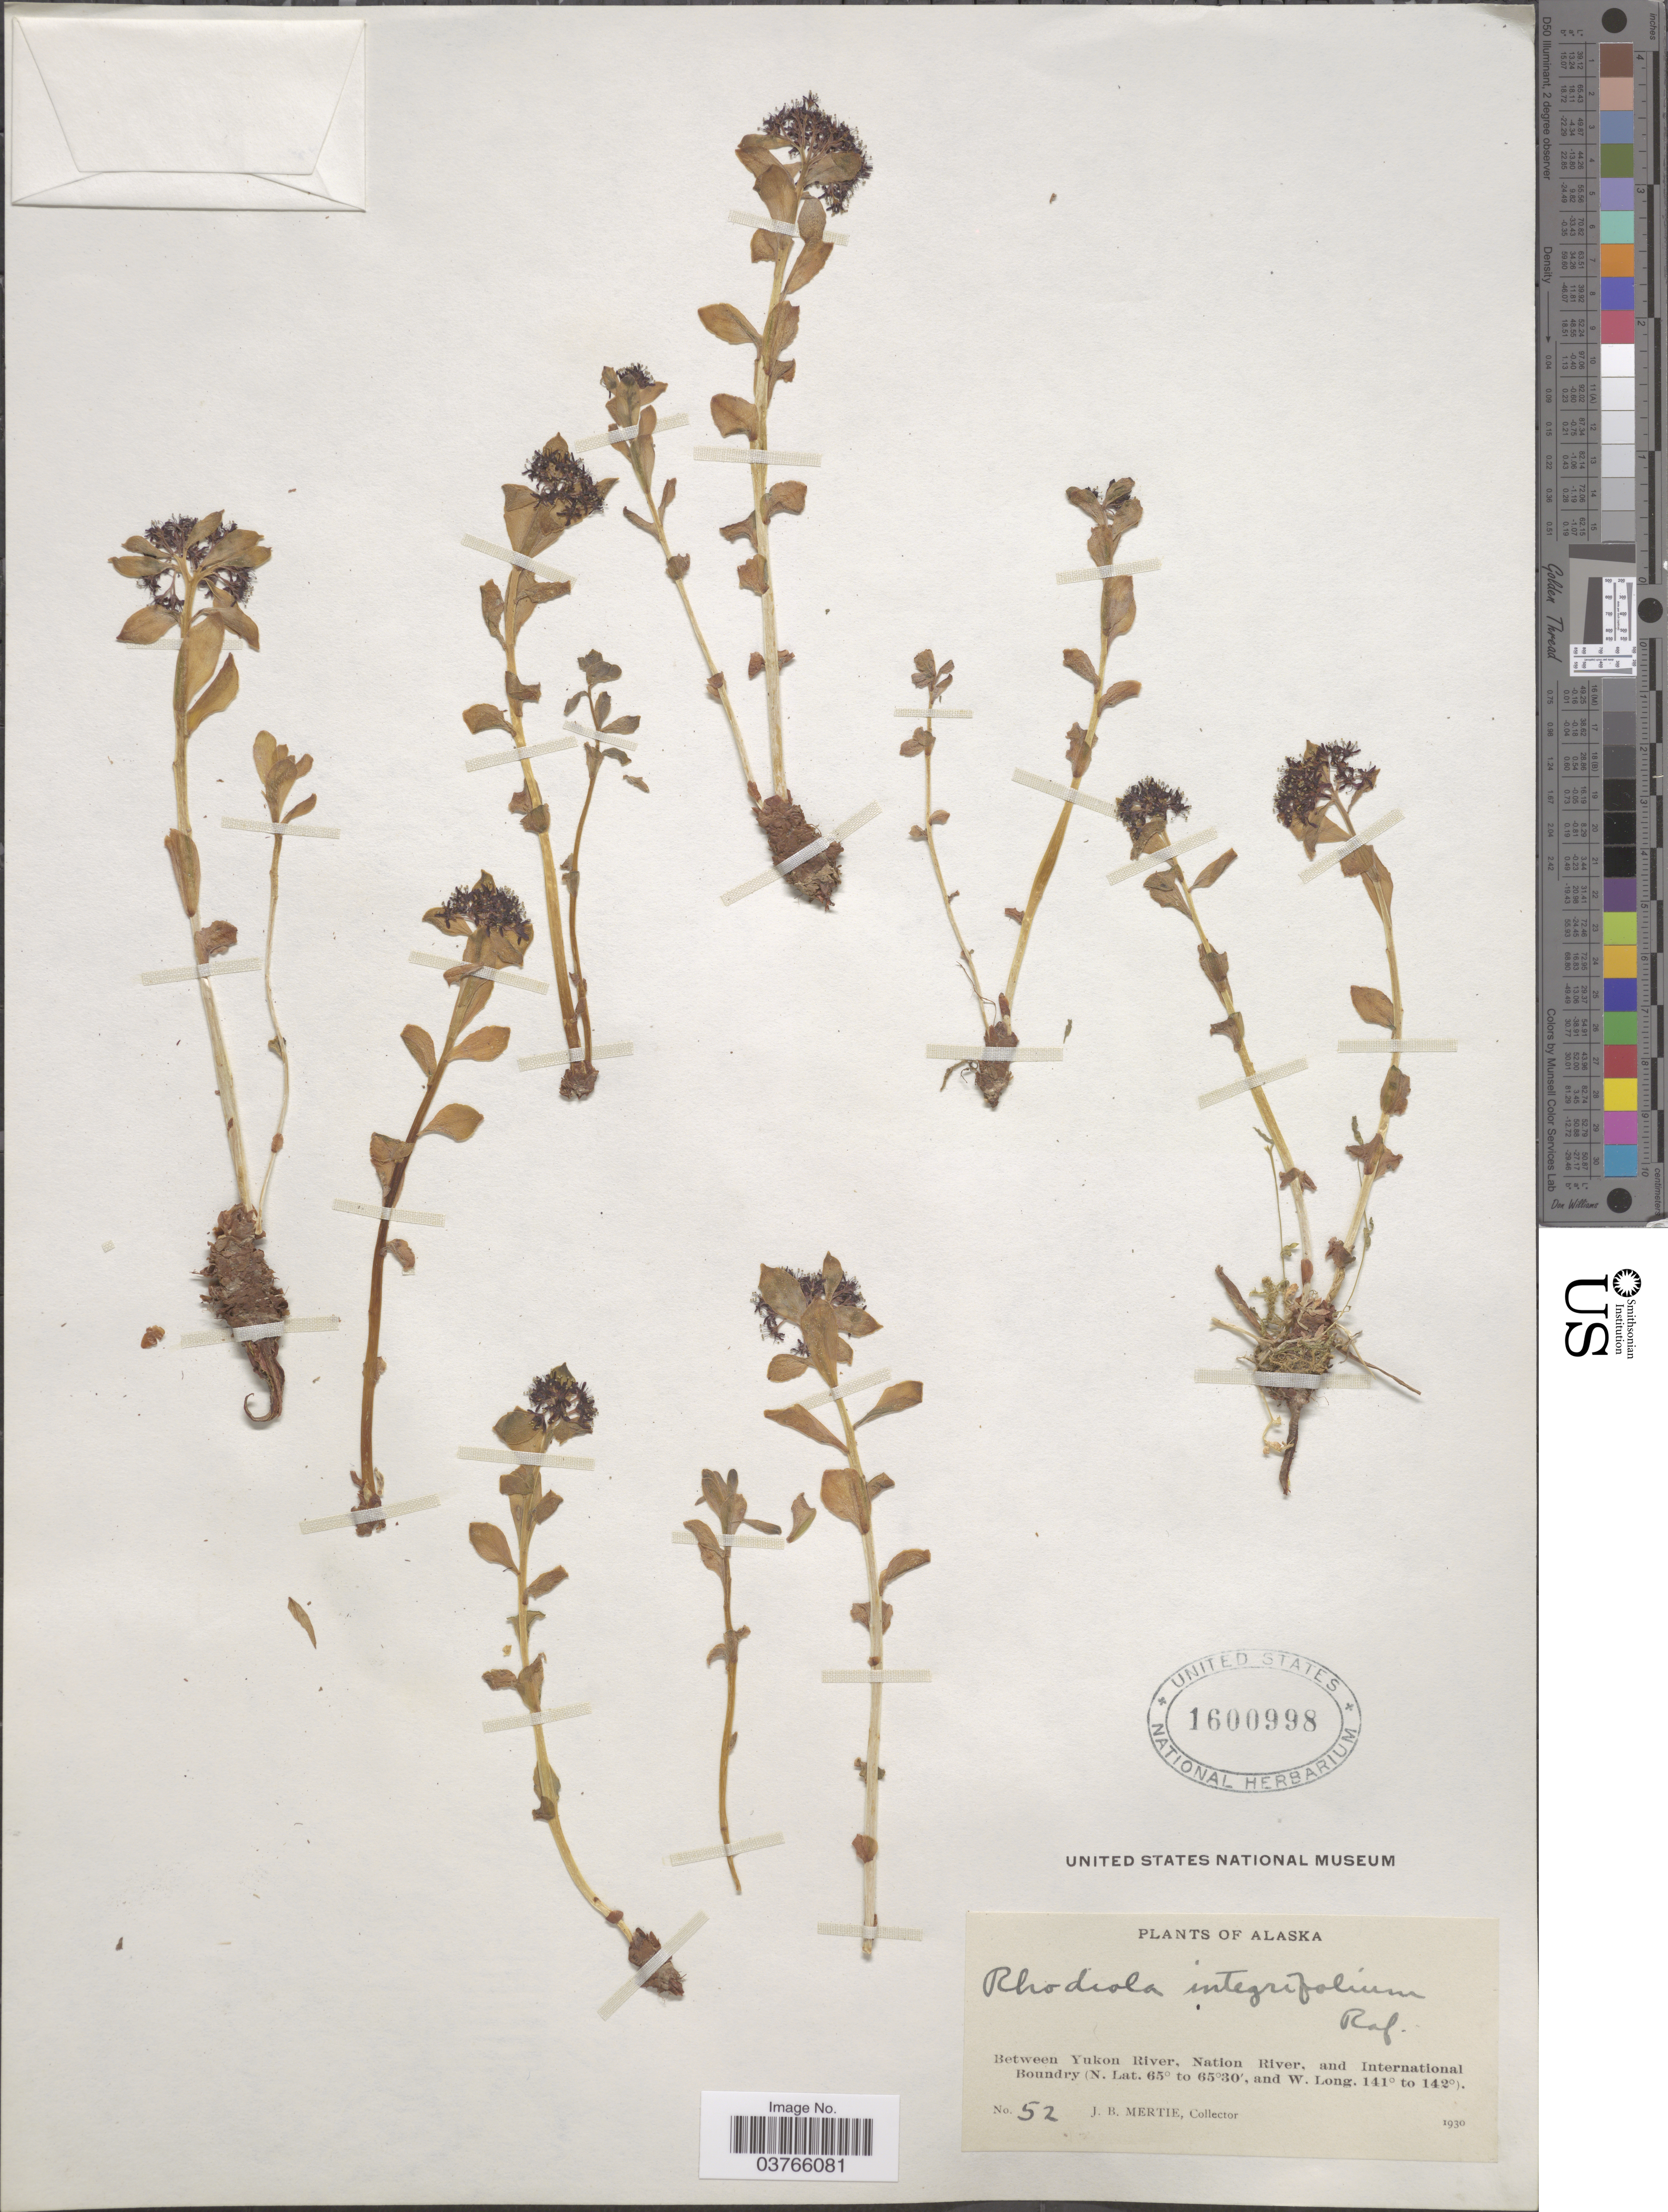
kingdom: Plantae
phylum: Tracheophyta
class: Magnoliopsida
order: Saxifragales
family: Crassulaceae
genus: Rhodiola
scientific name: Rhodiola integrifolia subsp. integrifolia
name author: Raf.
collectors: J. Mertie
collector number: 52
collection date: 1930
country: United States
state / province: Alaska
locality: Between Yukon River, Nation River, and International Boundary.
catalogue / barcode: US 1600998